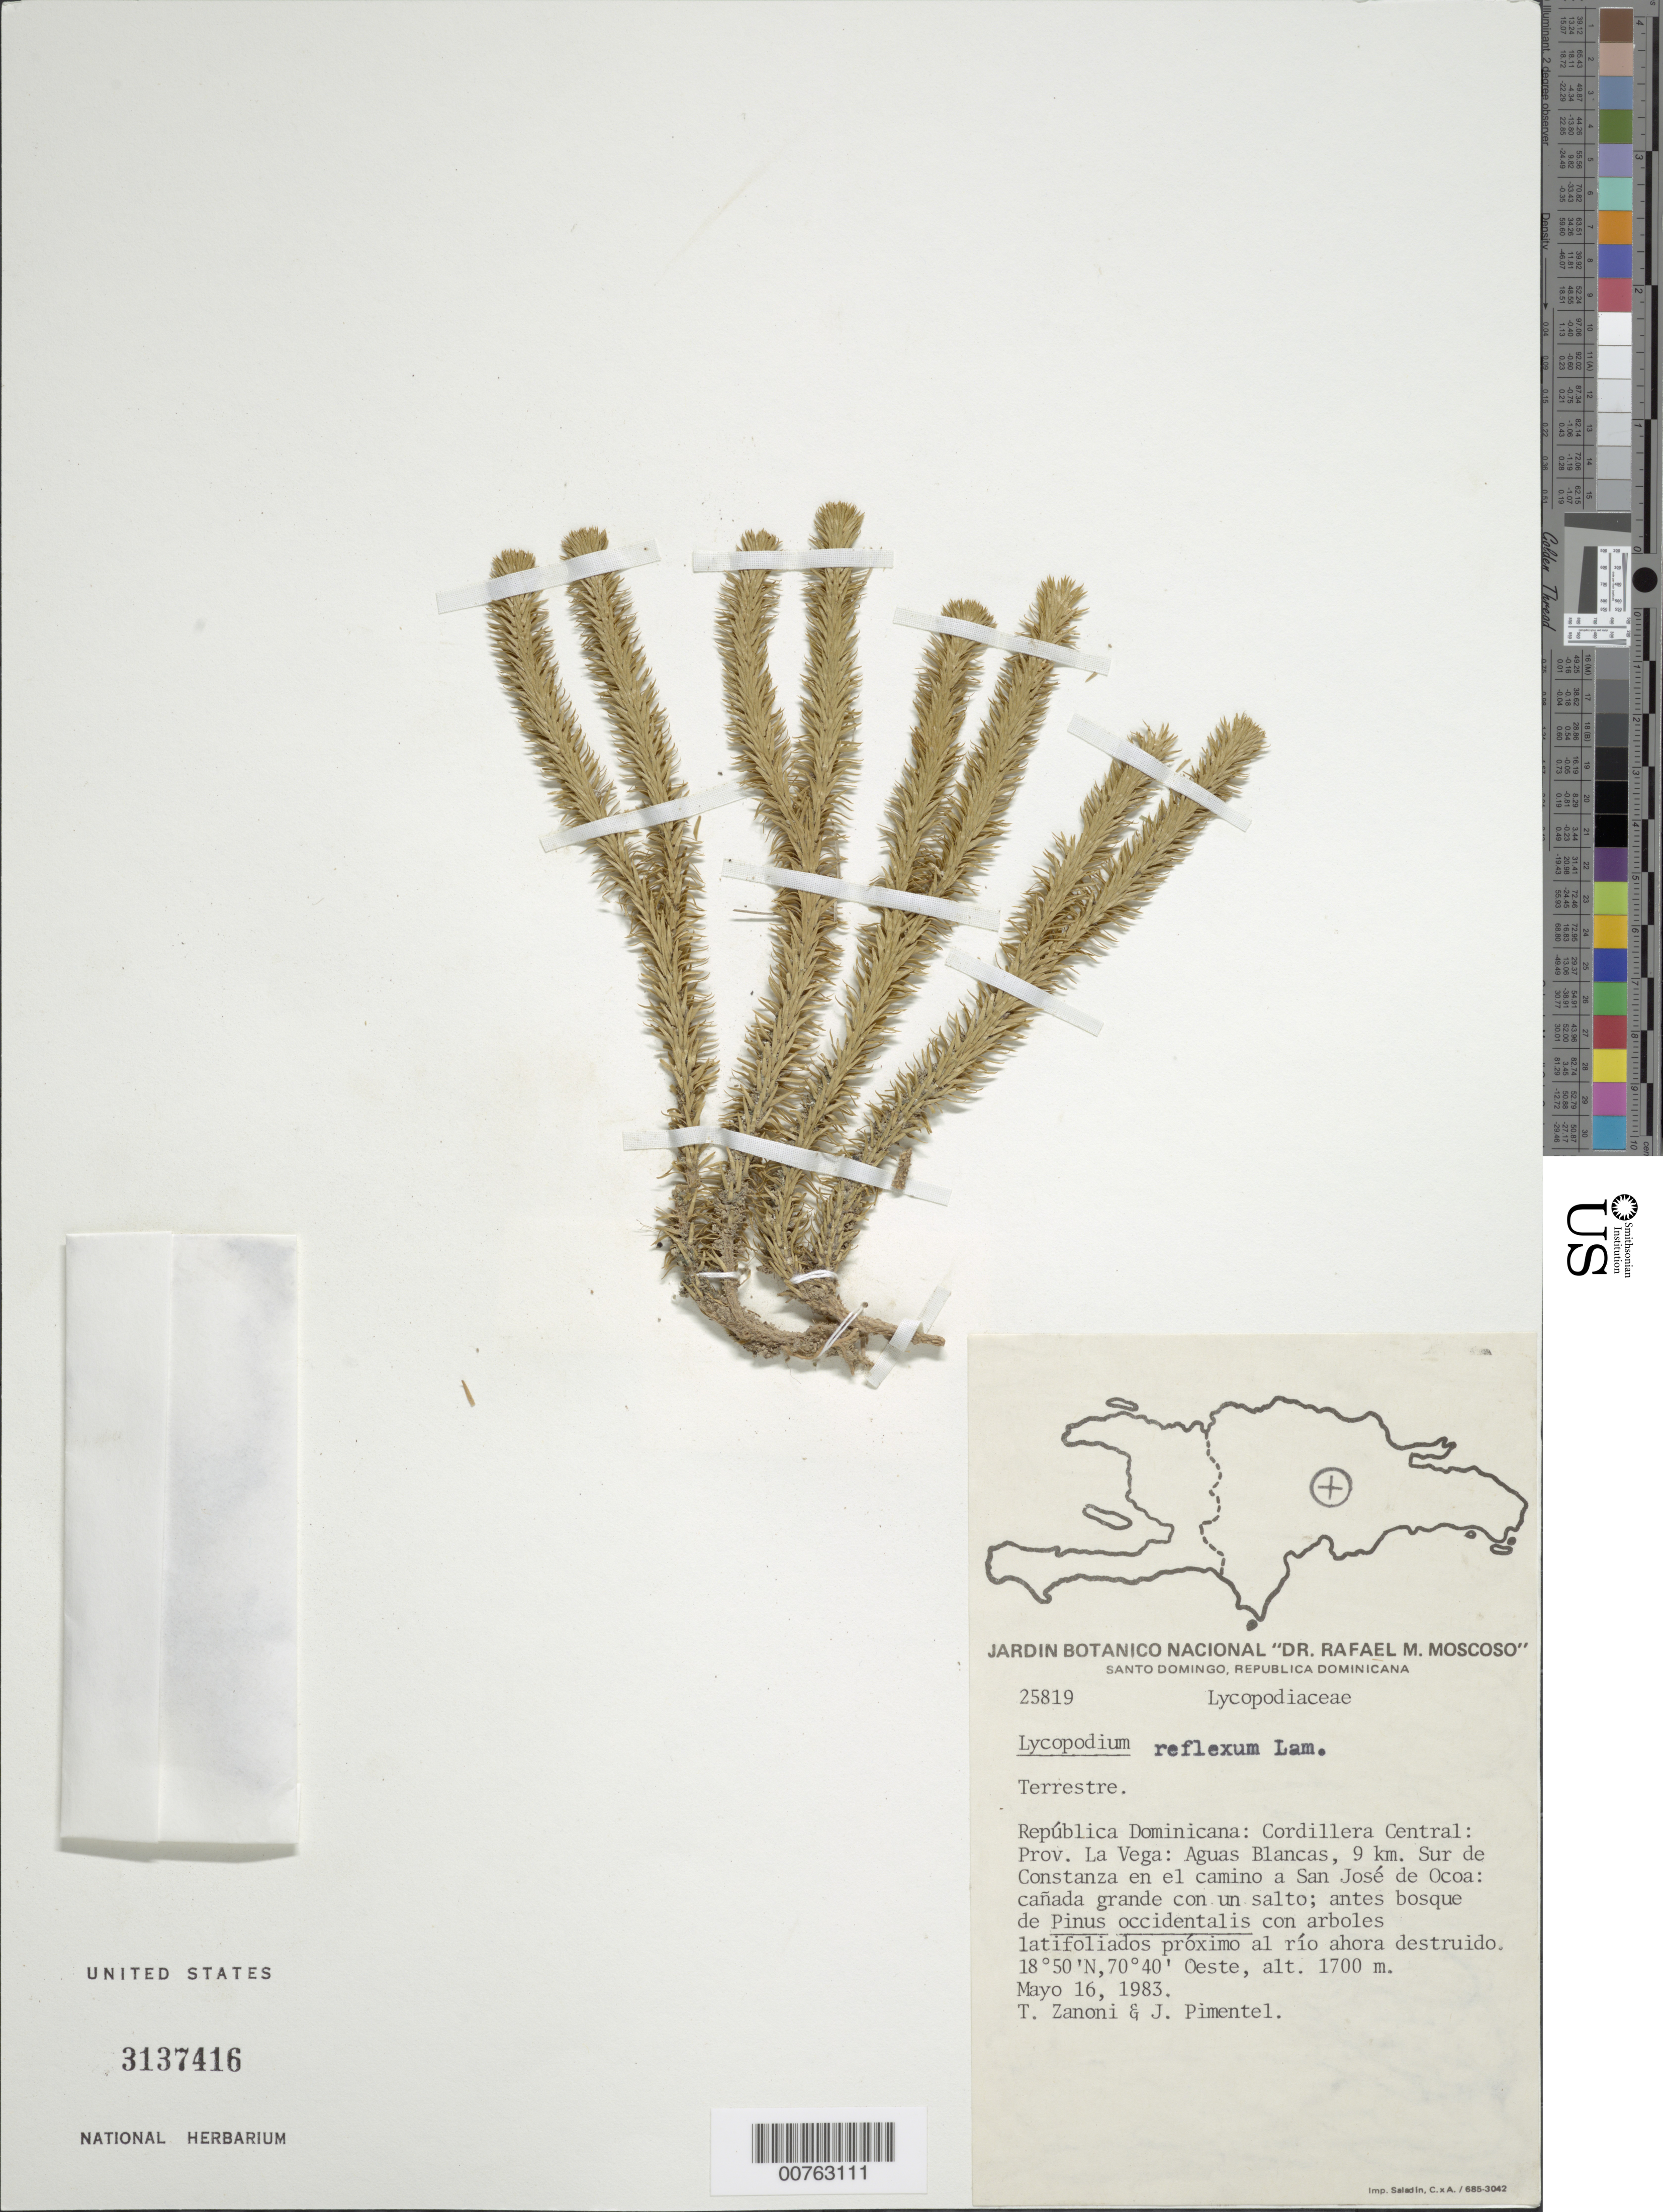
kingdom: Plantae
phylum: Tracheophyta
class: Lycopodiopsida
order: Lycopodiales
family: Lycopodiaceae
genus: Phlegmariurus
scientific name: Phlegmariurus reflexus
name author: (Lam.) B. Øllg.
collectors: T. A. Zanoni & J. Pimentel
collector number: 25819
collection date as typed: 16 May 1983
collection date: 1983-05-16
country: Dominican Republic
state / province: La Vega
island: Hispaniola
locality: Cordillera Central. Provincia La Vega, Aguas Blancas, 9 km S de Constanza en el camino a San José de Ocoa: cañada grande con un salto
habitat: Antes bosque de Pinus occidentalis con arboles latifoliados próximo al río ahora destruido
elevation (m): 1700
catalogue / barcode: US 3137416